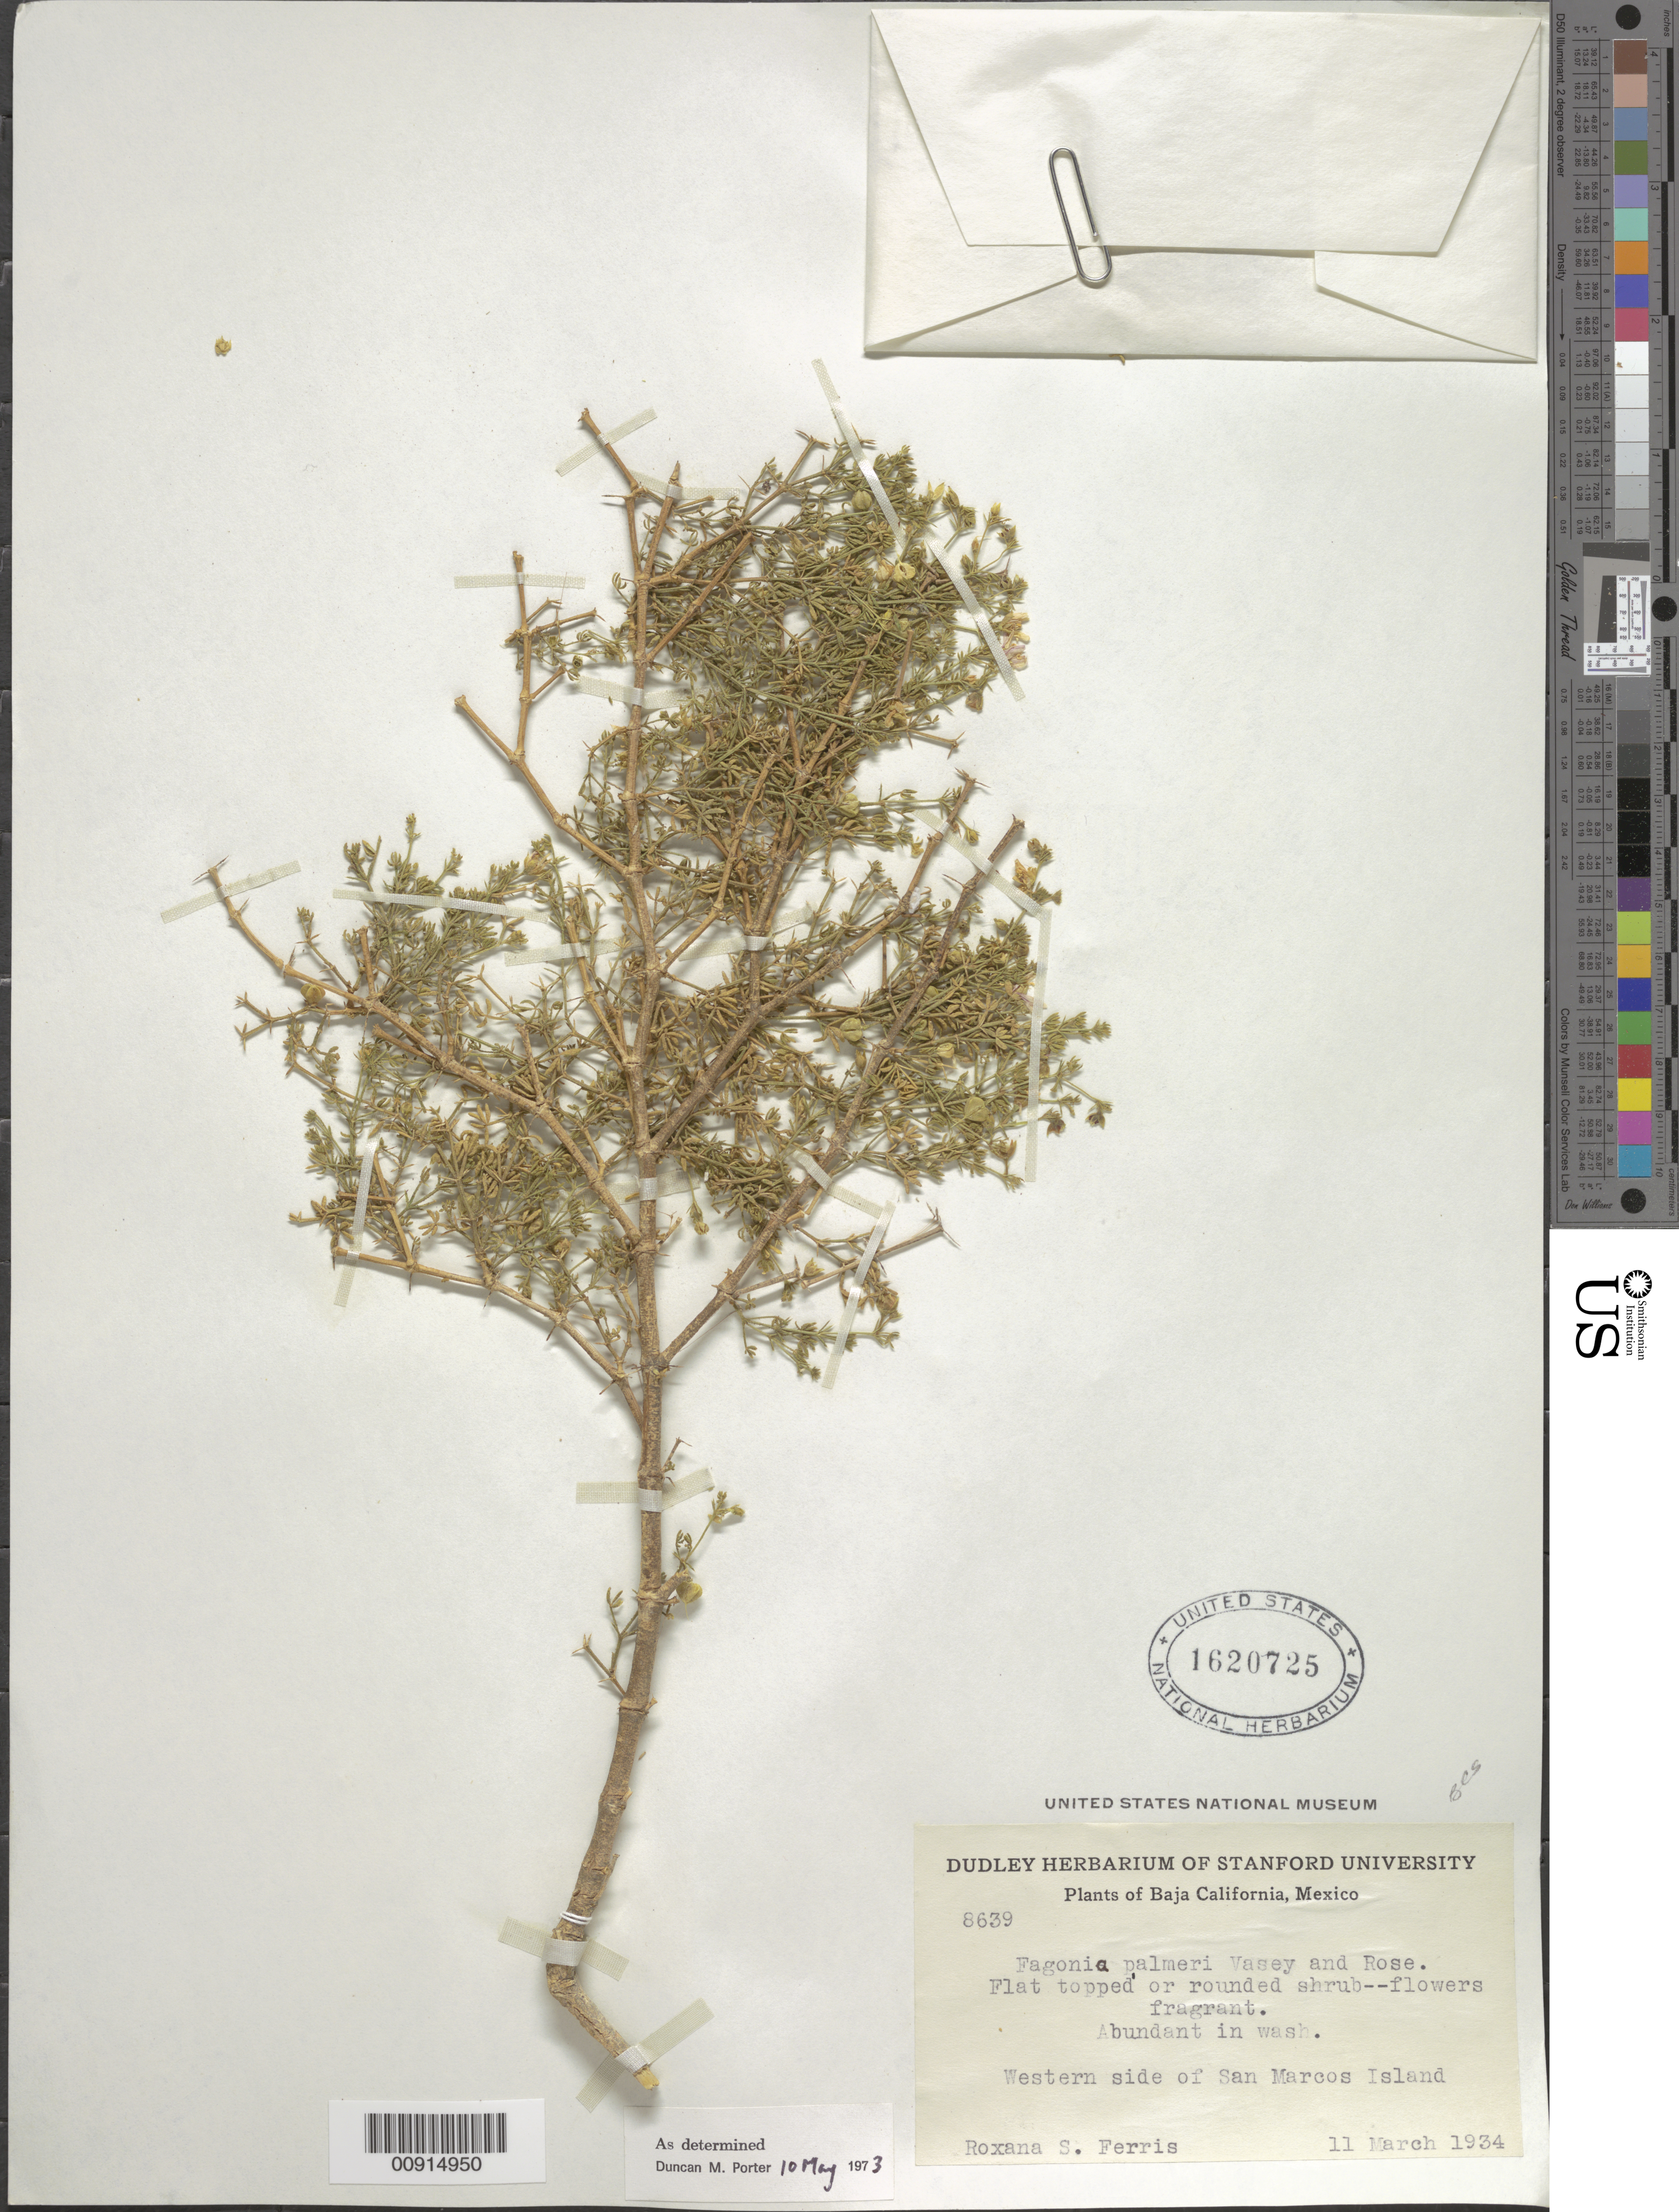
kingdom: Plantae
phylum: Tracheophyta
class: Magnoliopsida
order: Zygophyllales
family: Zygophyllaceae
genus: Fagonia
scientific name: Fagonia palmeri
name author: Vasey & Rose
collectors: R. S. Ferris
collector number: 8639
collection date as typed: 11 Mar 1934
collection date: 1934-03-11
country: Mexico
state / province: Baja California Sur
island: San Marcos I.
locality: Western side of San Marcos Island.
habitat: Abundant in wash.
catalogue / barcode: US 1620725